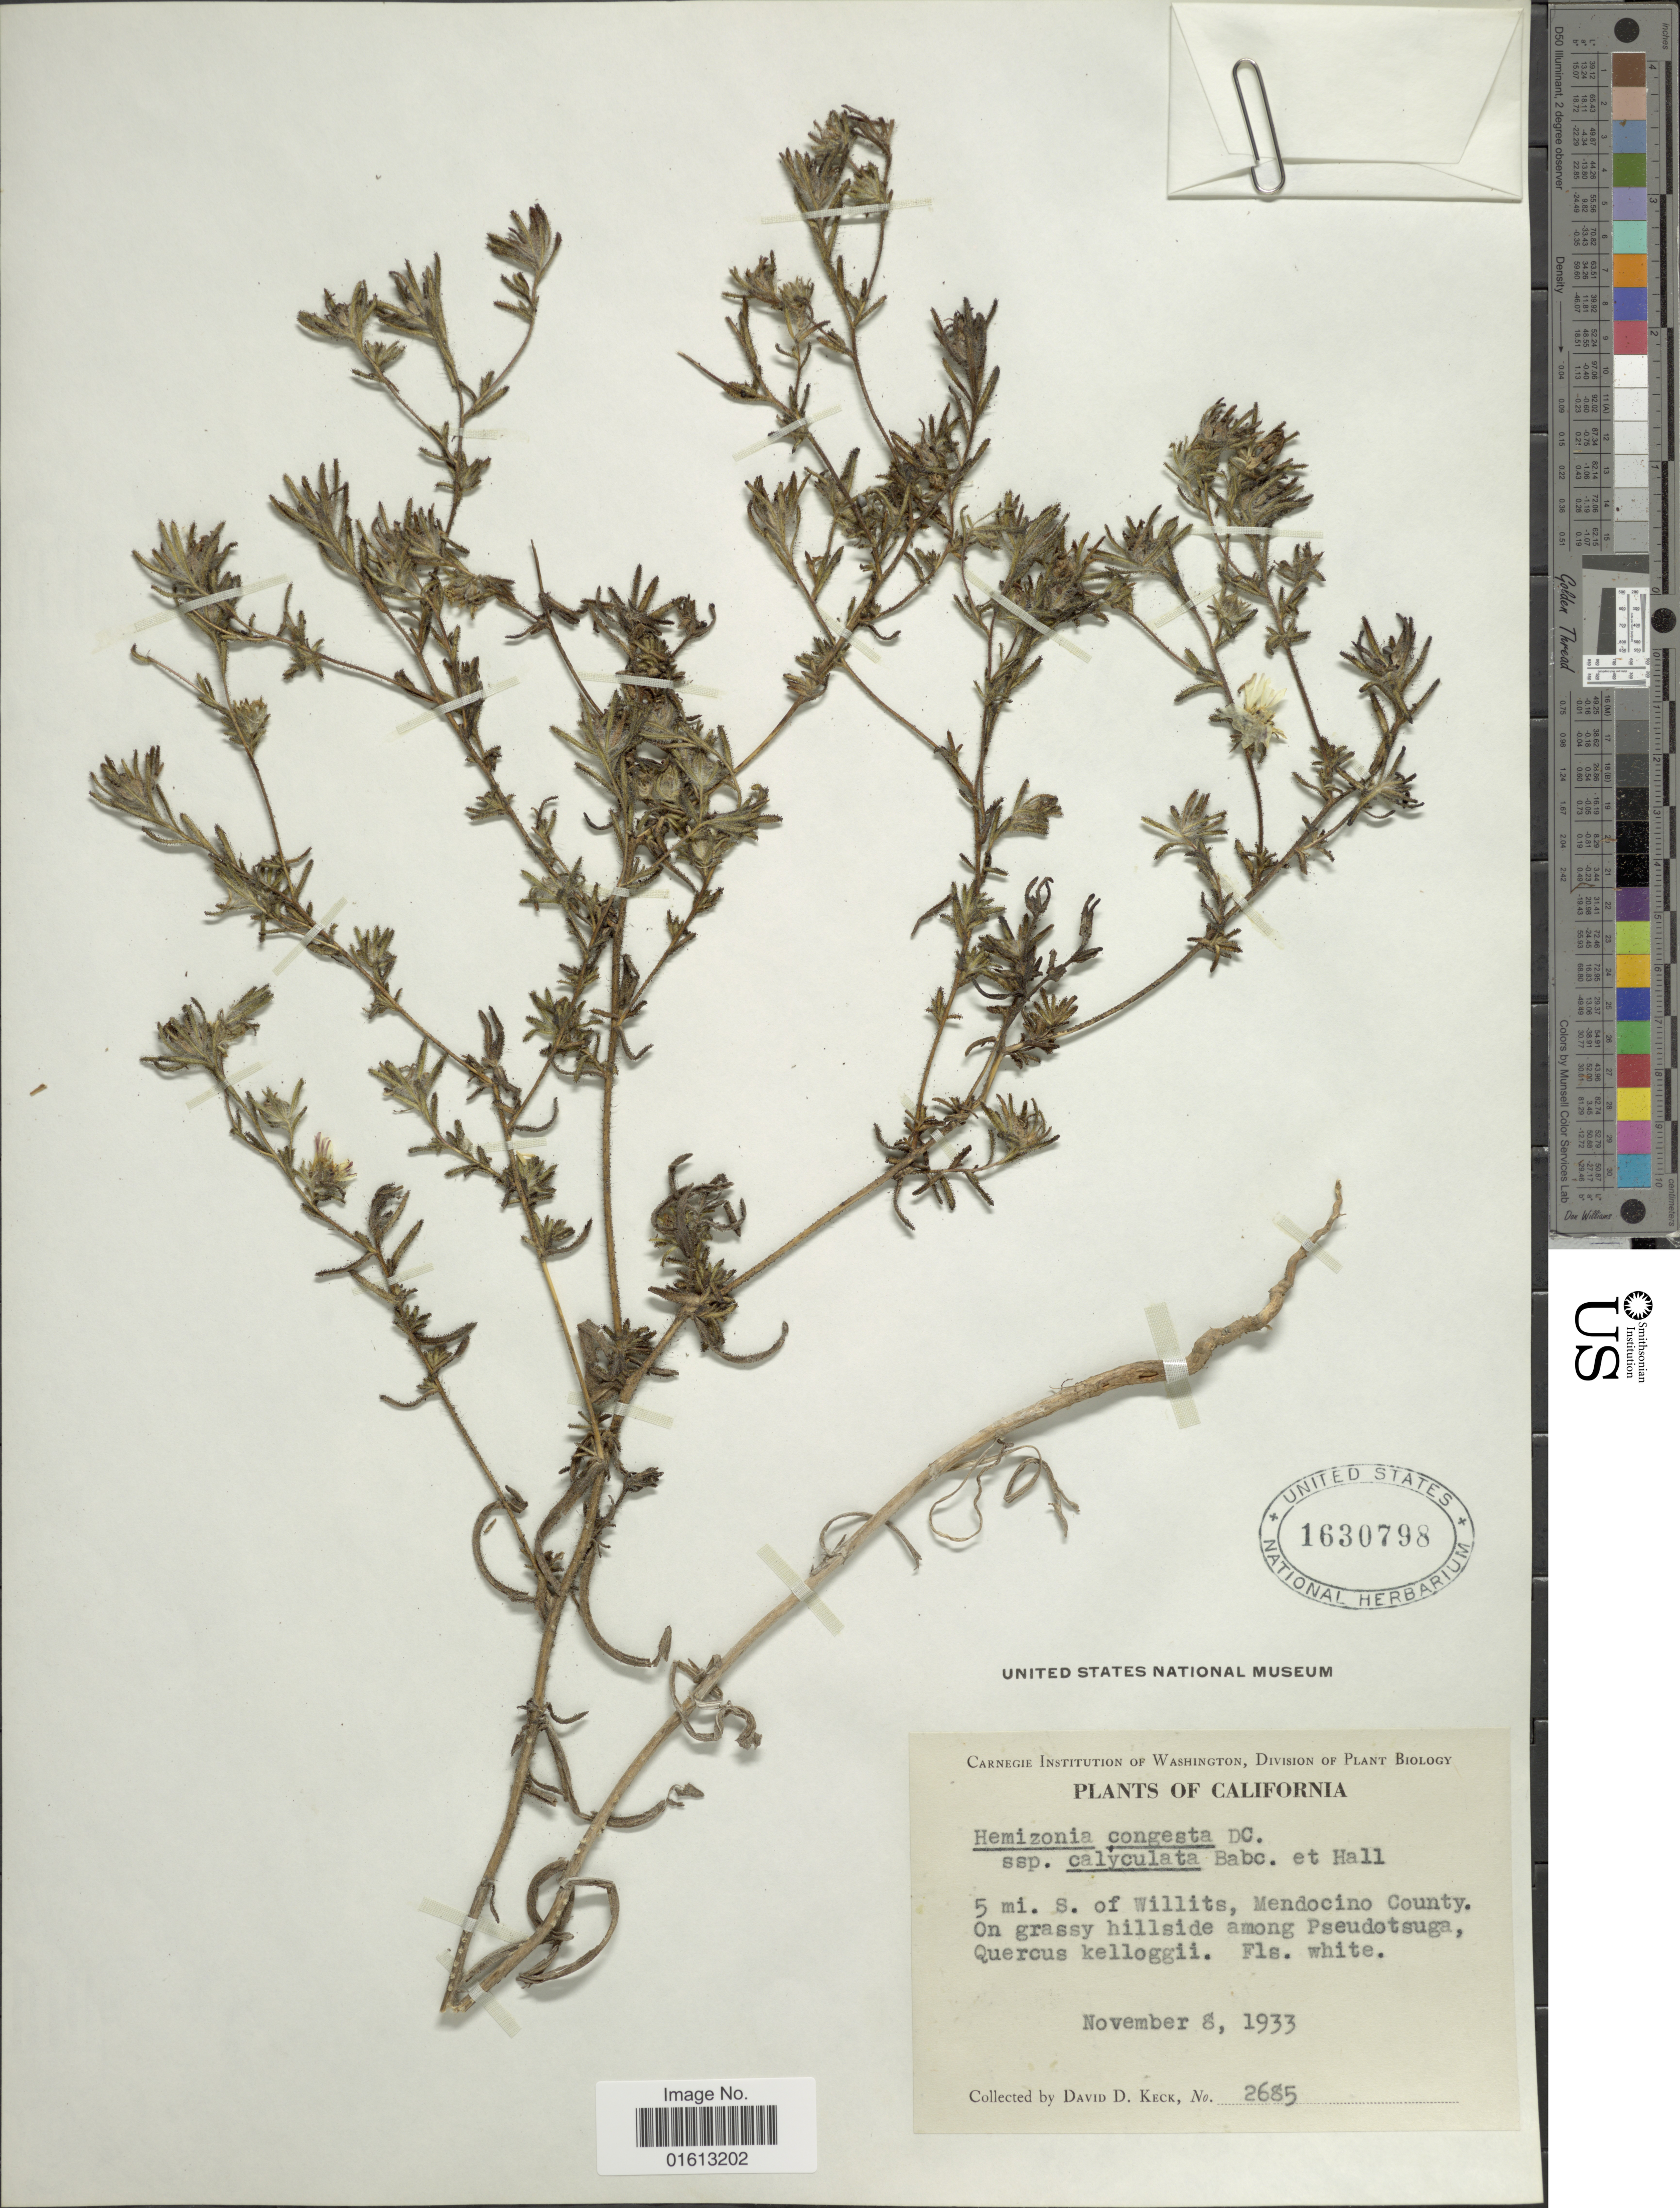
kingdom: Plantae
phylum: Tracheophyta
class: Magnoliopsida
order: Asterales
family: Asteraceae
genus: Hemizonia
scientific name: Hemizonia congesta subsp. calyculata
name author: Babc. & H.M. Hall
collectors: D. D. Keck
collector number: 2685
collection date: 1933-11-08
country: United States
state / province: California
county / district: Mendocino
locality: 5 mi. S. of Willits, Mendocino County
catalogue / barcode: US 1630798